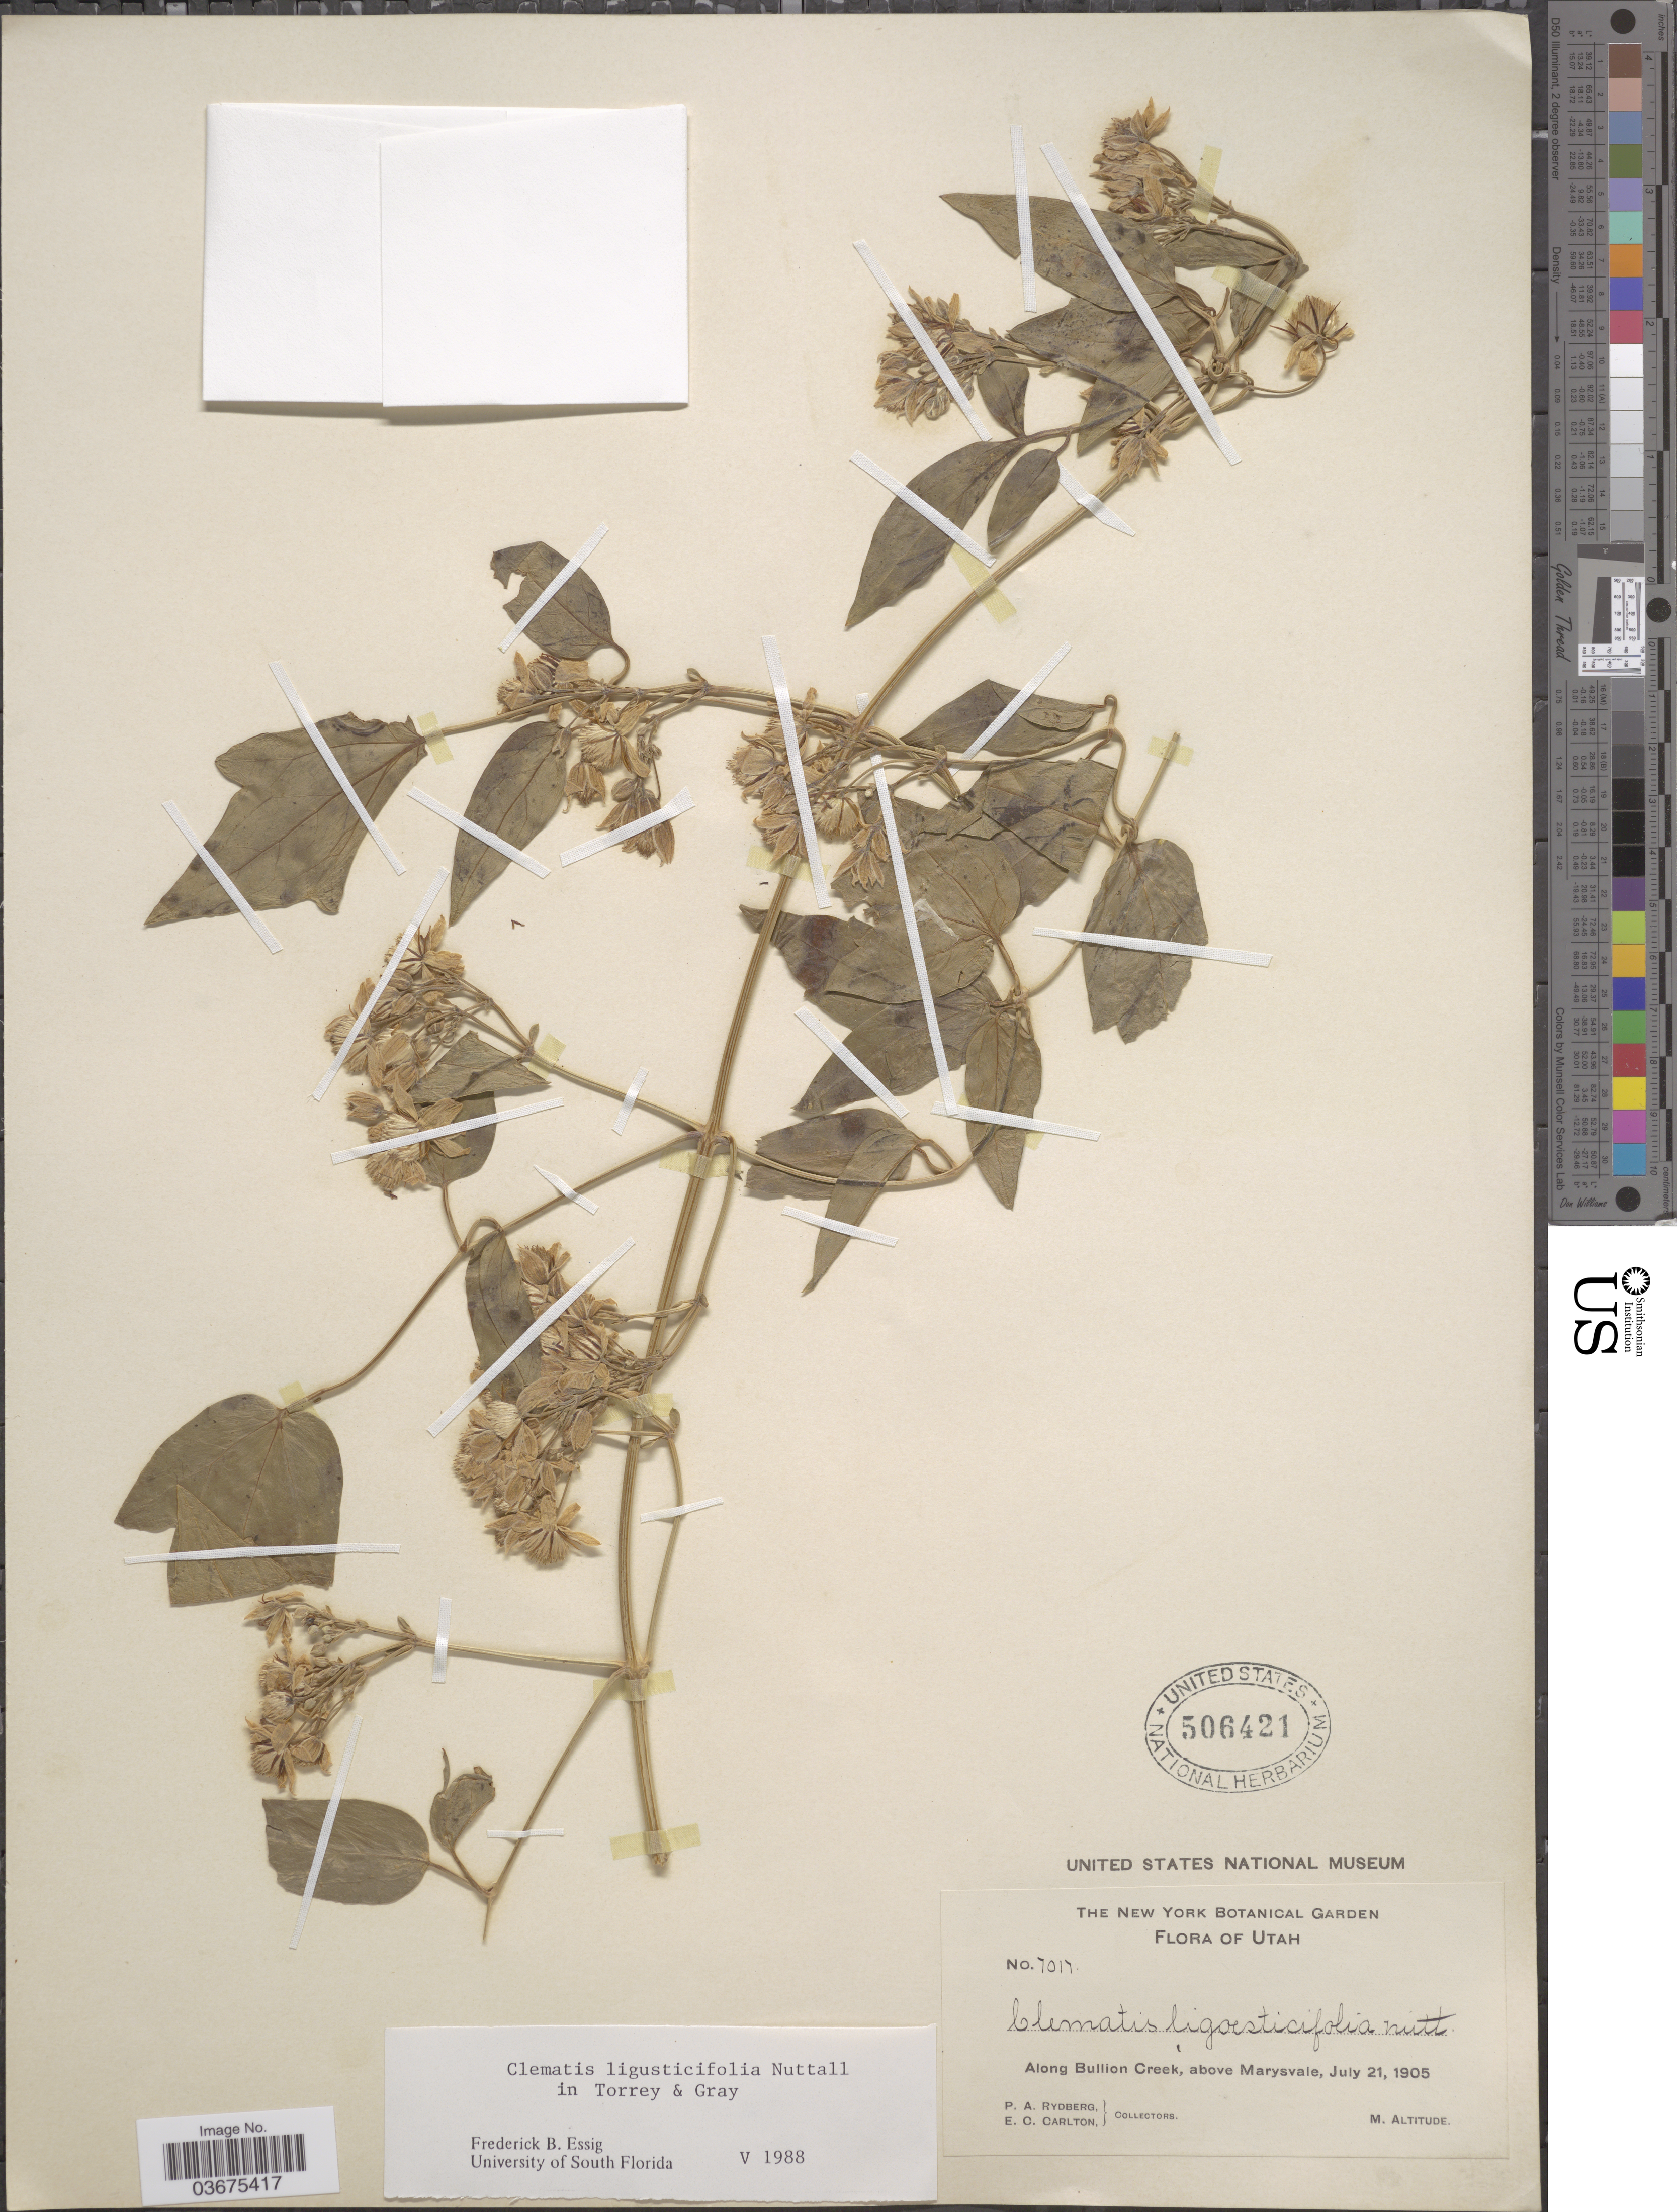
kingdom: Plantae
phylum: Tracheophyta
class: Magnoliopsida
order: Ranunculales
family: Ranunculaceae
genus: Clematis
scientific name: Clematis ligusticifolia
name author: Nutt.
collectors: P. A. Rydberg & E. Carlton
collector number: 7017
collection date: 1905-07-21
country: United States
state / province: Utah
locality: Along Bullion Creek, above Marysvale.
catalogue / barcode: US 506421